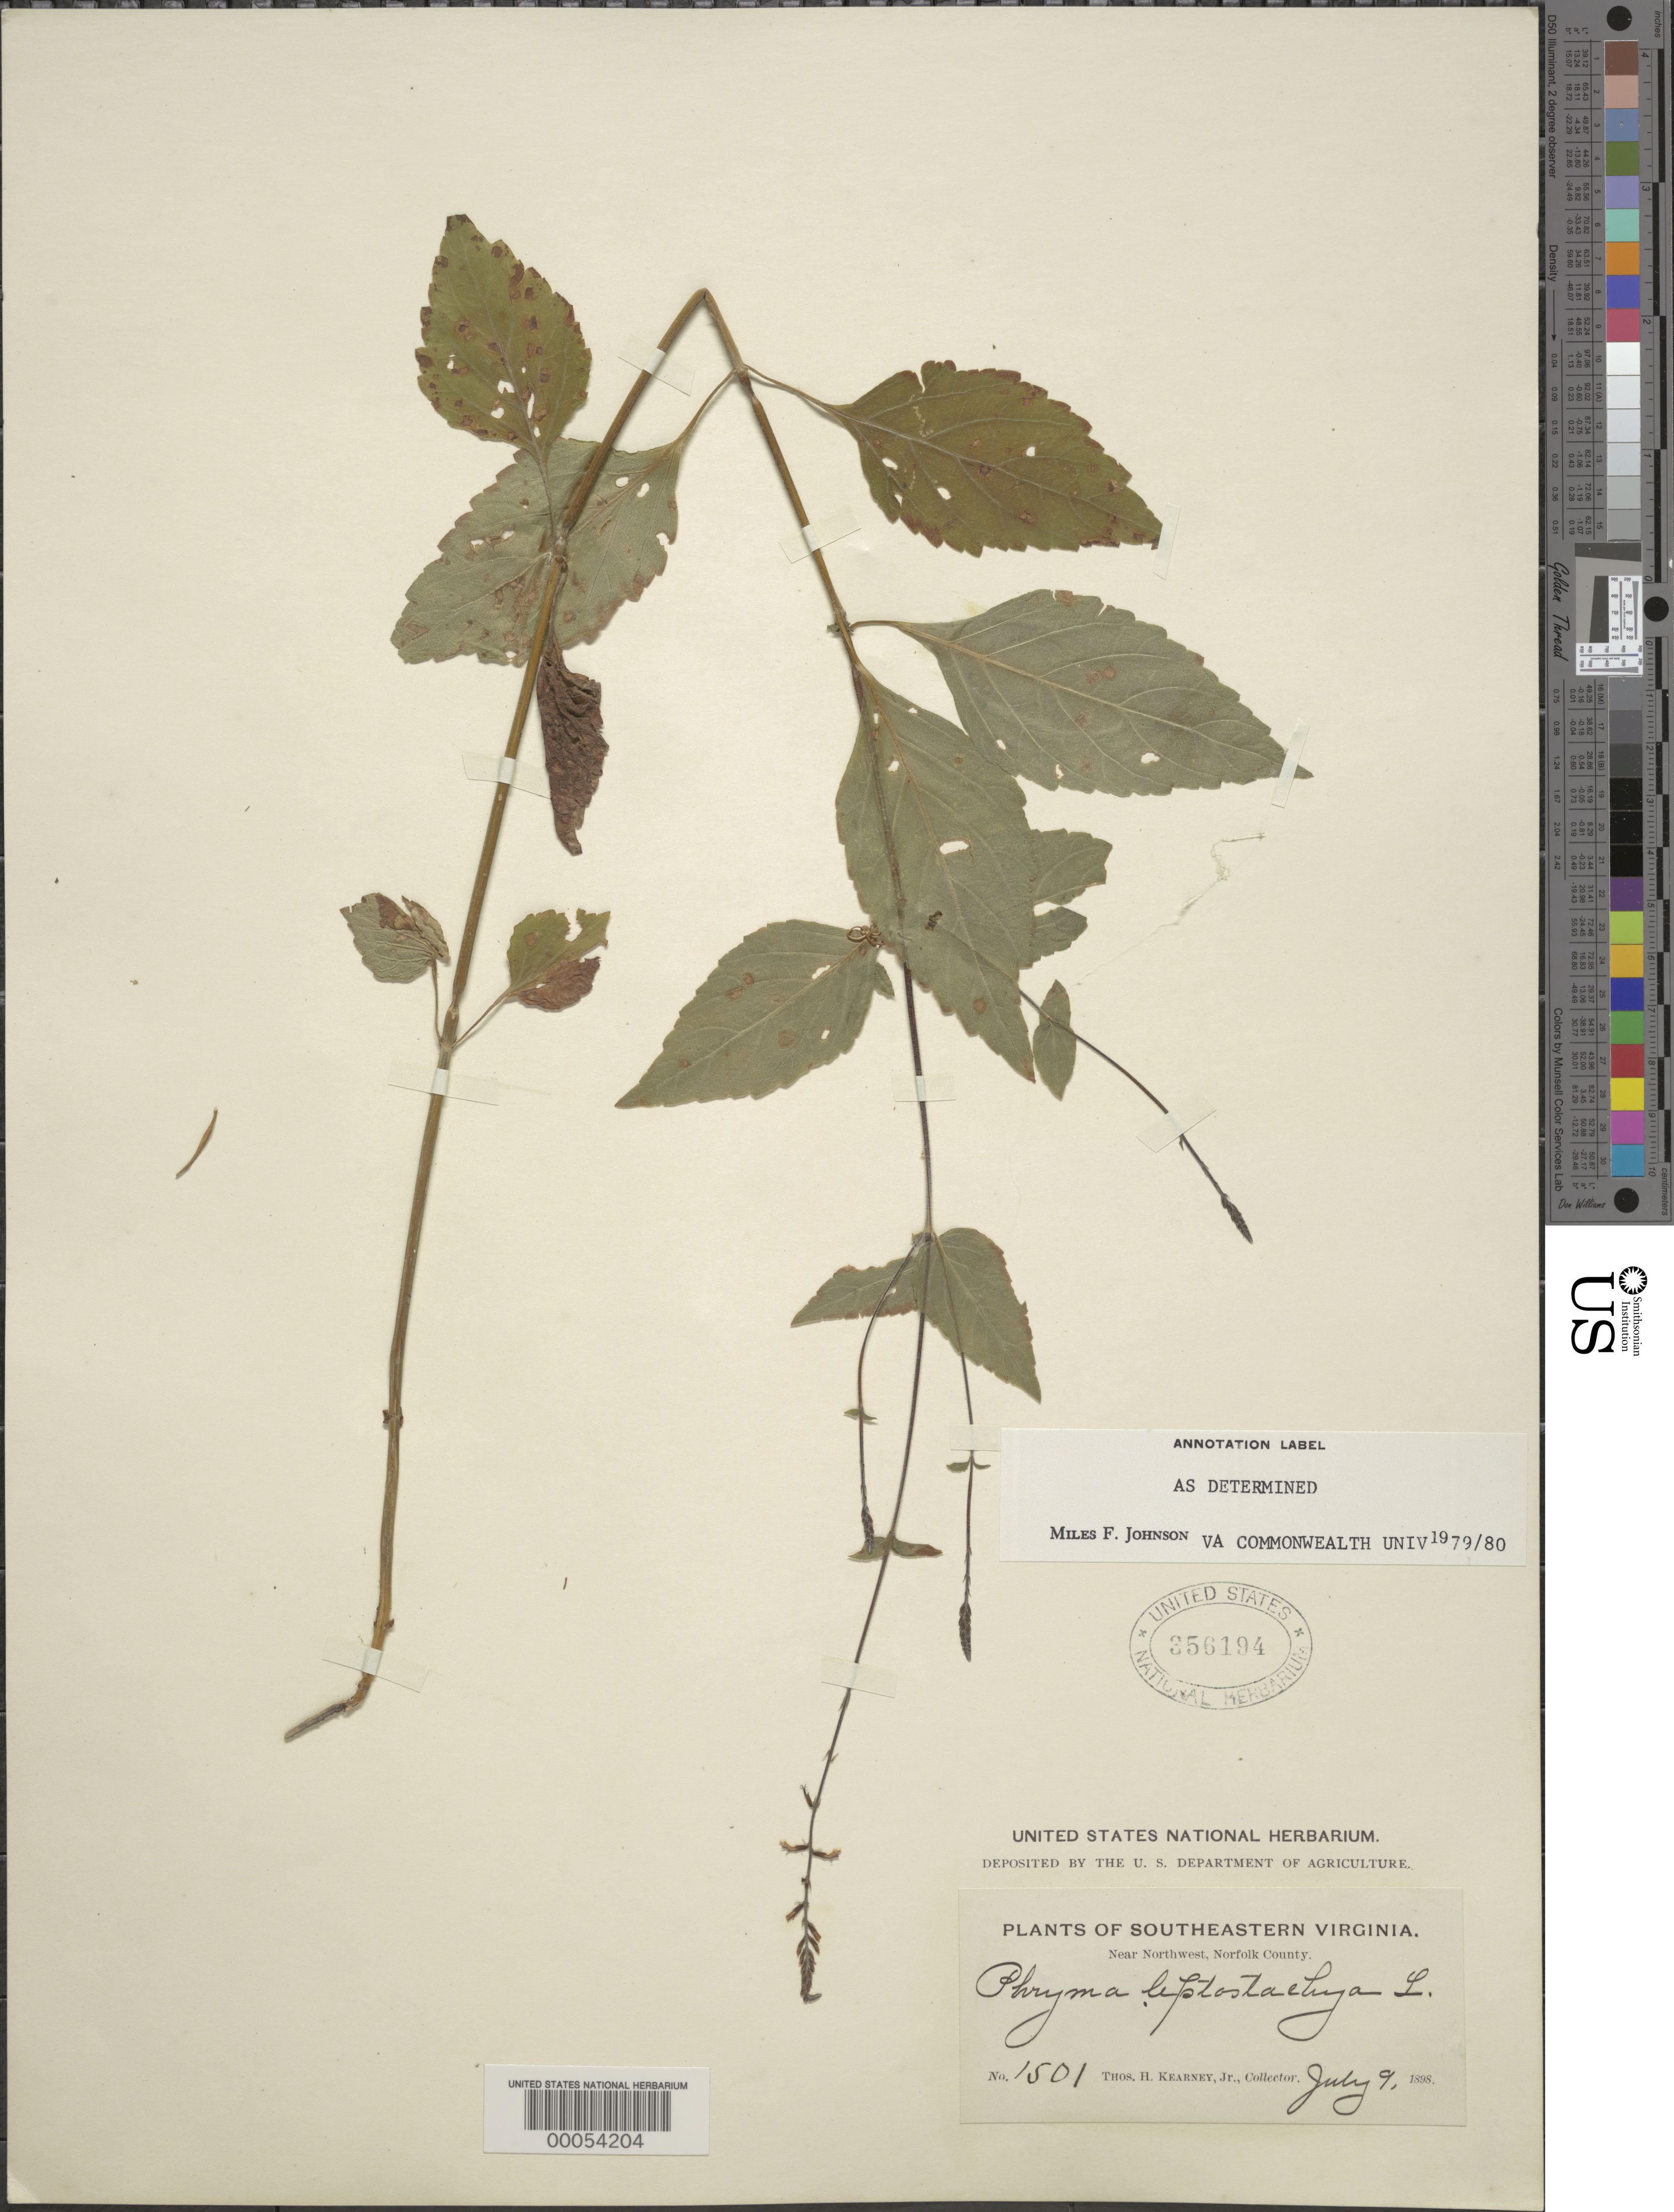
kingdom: Plantae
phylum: Tracheophyta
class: Magnoliopsida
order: Lamiales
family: Phrymaceae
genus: Phryma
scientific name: Phryma leptostachya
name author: L.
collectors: T. H. Kearney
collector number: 1501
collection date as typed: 09 Jul 1898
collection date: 1898-07-09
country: United States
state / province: Virginia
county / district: City of Chesapeake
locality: Near northwest. [in former norfolk county.]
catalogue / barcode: US 356194